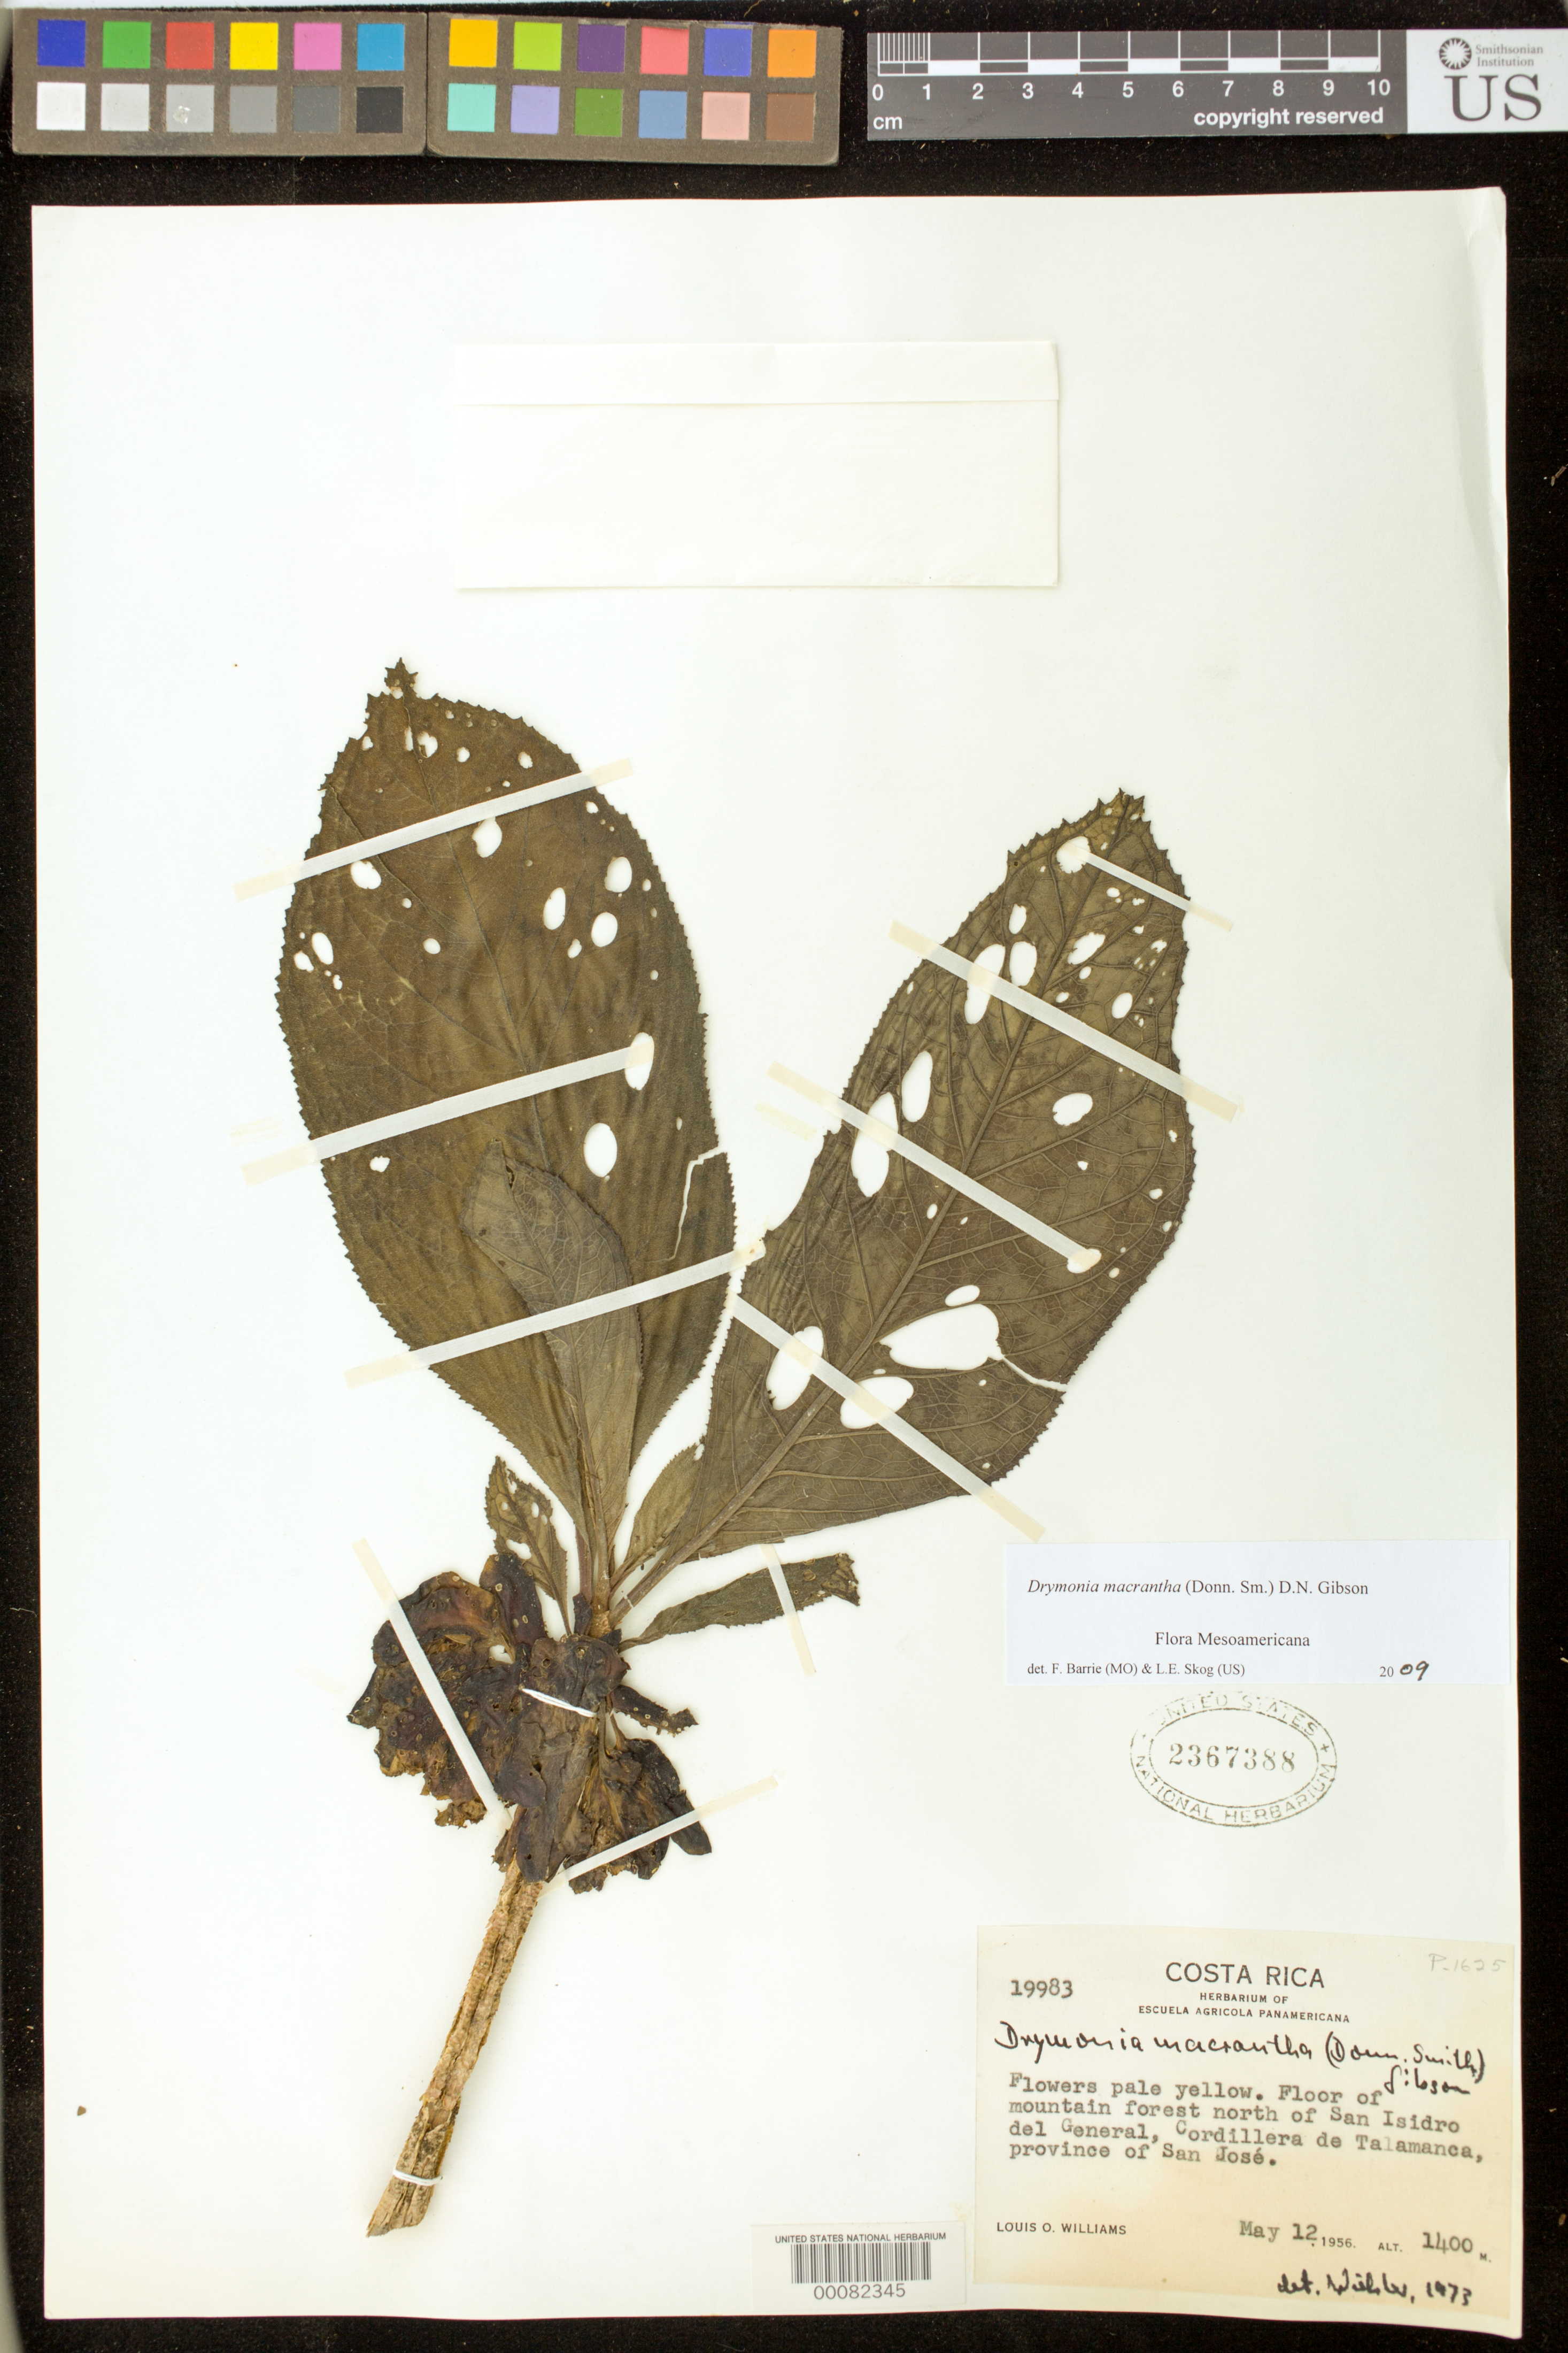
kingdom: Plantae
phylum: Tracheophyta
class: Magnoliopsida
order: Lamiales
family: Gesneriaceae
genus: Drymonia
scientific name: Drymonia macrantha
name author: (Donn. Sm.) D.N. Gibson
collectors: L. O. Williams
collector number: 19983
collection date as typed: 12 May 1956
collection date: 1956-05-12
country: Costa Rica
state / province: San José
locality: North of San Isidro del General, Cordillera de Talamanca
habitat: Floor of mountain forest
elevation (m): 1400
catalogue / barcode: US 2367388